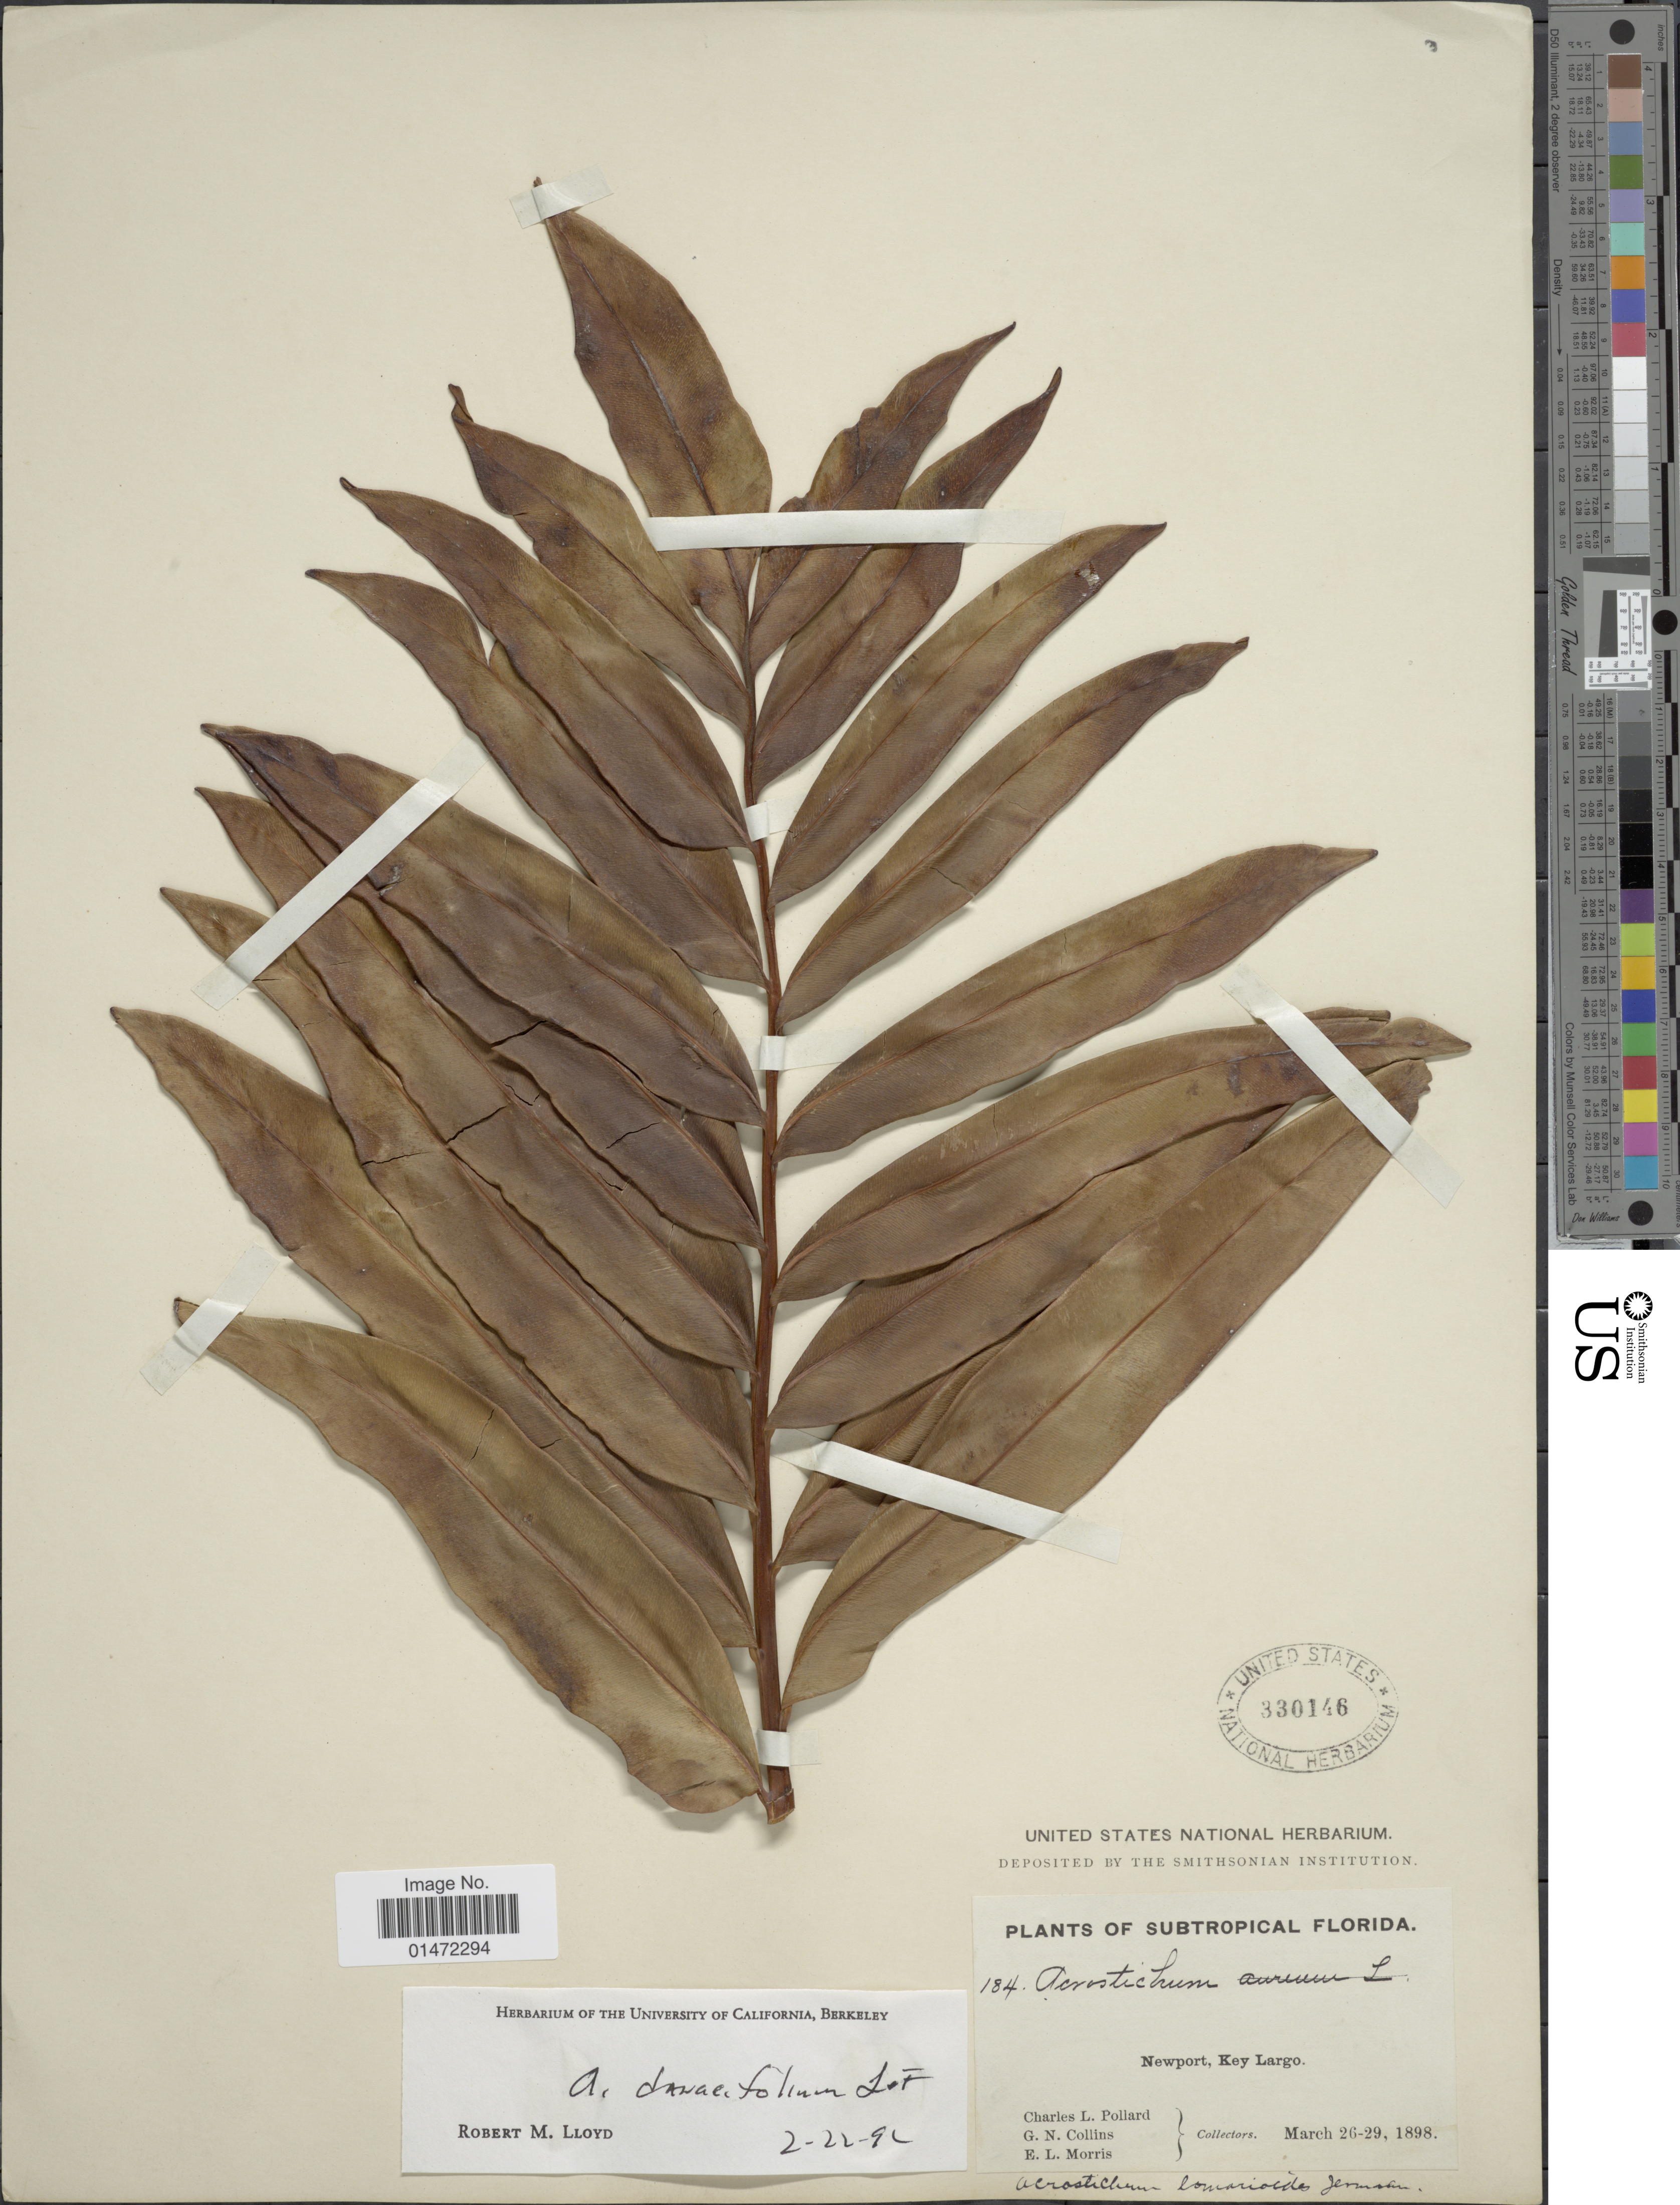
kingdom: Plantae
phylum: Tracheophyta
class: Polypodiopsida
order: Polypodiales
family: Pteridaceae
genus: Acrostichum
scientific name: Acrostichum danaeifolium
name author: Langsd. & Fisch.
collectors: C. L. Pollard, G. Collins & E. Morris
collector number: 184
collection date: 1898-03-26/1898-03-29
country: United States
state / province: Florida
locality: Subtropical Florida. Newport, Key Largo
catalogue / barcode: US 330146